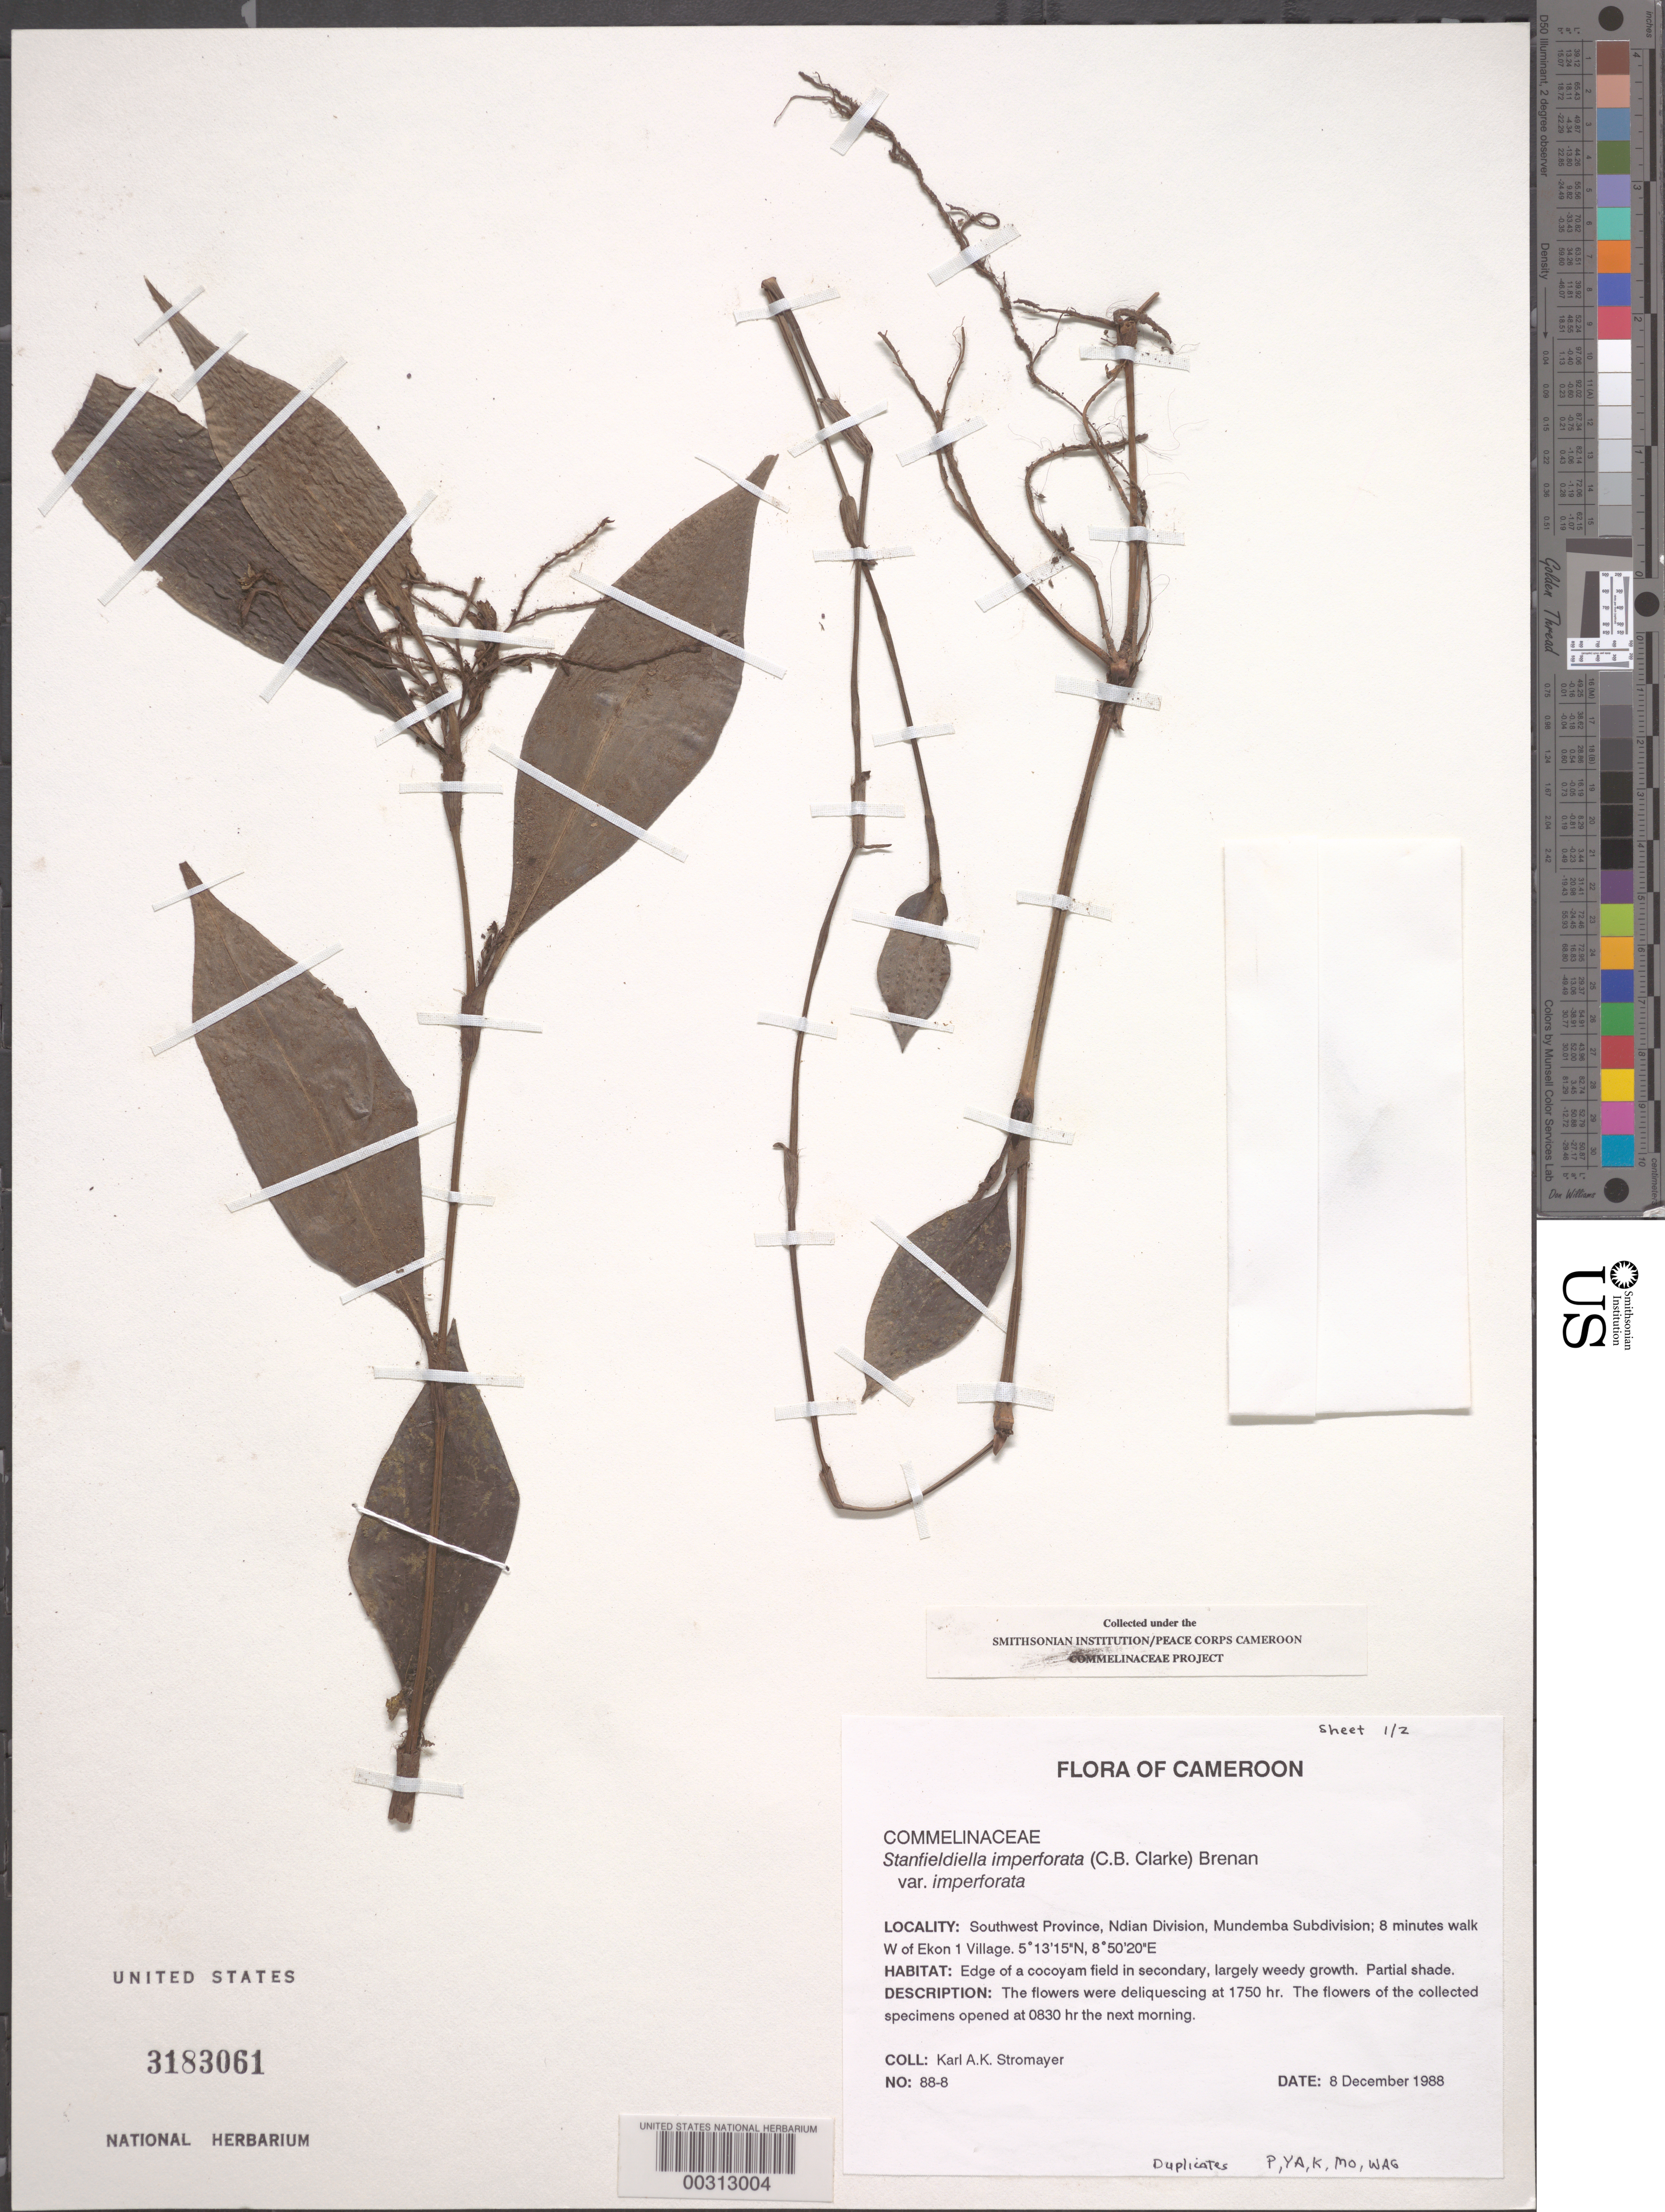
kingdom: Plantae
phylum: Tracheophyta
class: Liliopsida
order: Commelinales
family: Commelinaceae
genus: Stanfieldiella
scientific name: Stanfieldiella imperforata var. imperforata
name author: (C.B. Clarke) Brenan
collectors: K. A. Stromayer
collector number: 88-8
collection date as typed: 08 Dec 1988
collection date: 1988-12-08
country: Cameroon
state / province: Sud-Ouest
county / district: Ndian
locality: Mundemba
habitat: Edge of cocoyam field in secondary, partial shade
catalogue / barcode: US 3183061